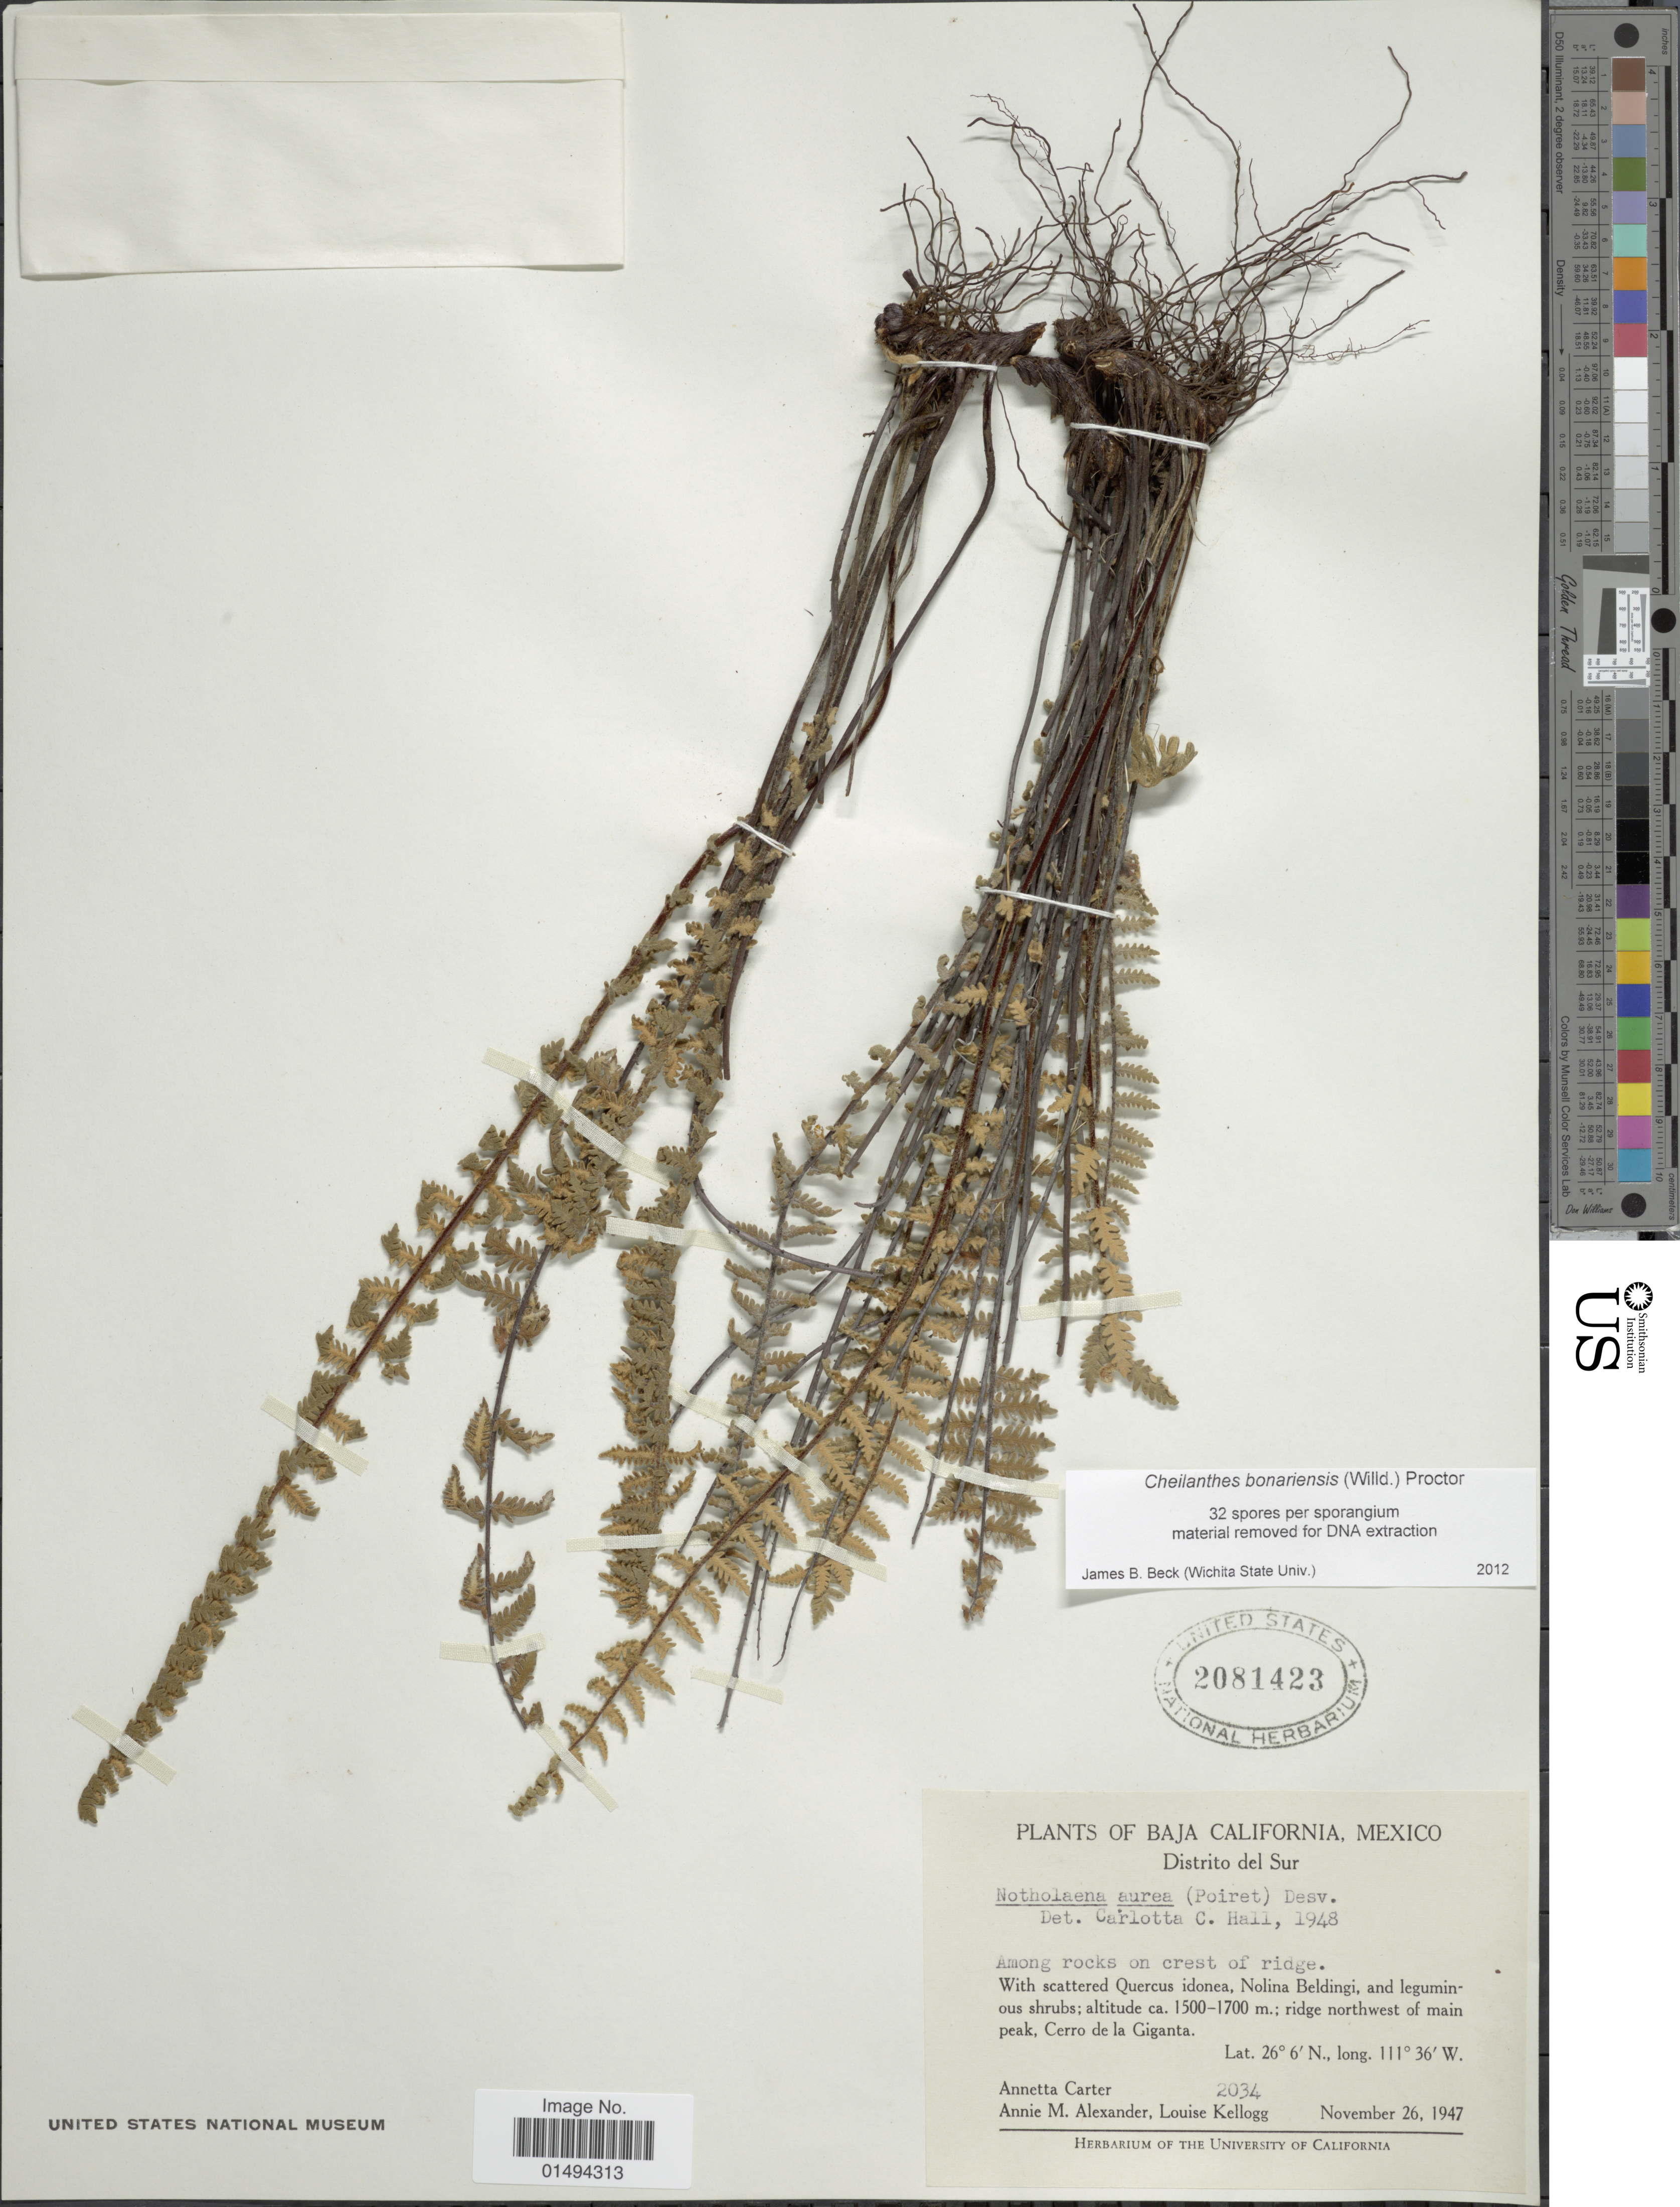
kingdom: Plantae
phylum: Tracheophyta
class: Polypodiopsida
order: Polypodiales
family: Pteridaceae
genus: Myriopteris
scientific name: Myriopteris aurea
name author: (Poir.) Grusz & Windham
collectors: A. Carter, A. M. Alexander & L. Kellogg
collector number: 2034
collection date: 1947-11-26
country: Mexico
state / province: Baja California Sur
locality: Distrito del Sur, Ridge northwest of main peak, Cerro de la Giganta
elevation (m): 1500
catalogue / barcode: US 2081423